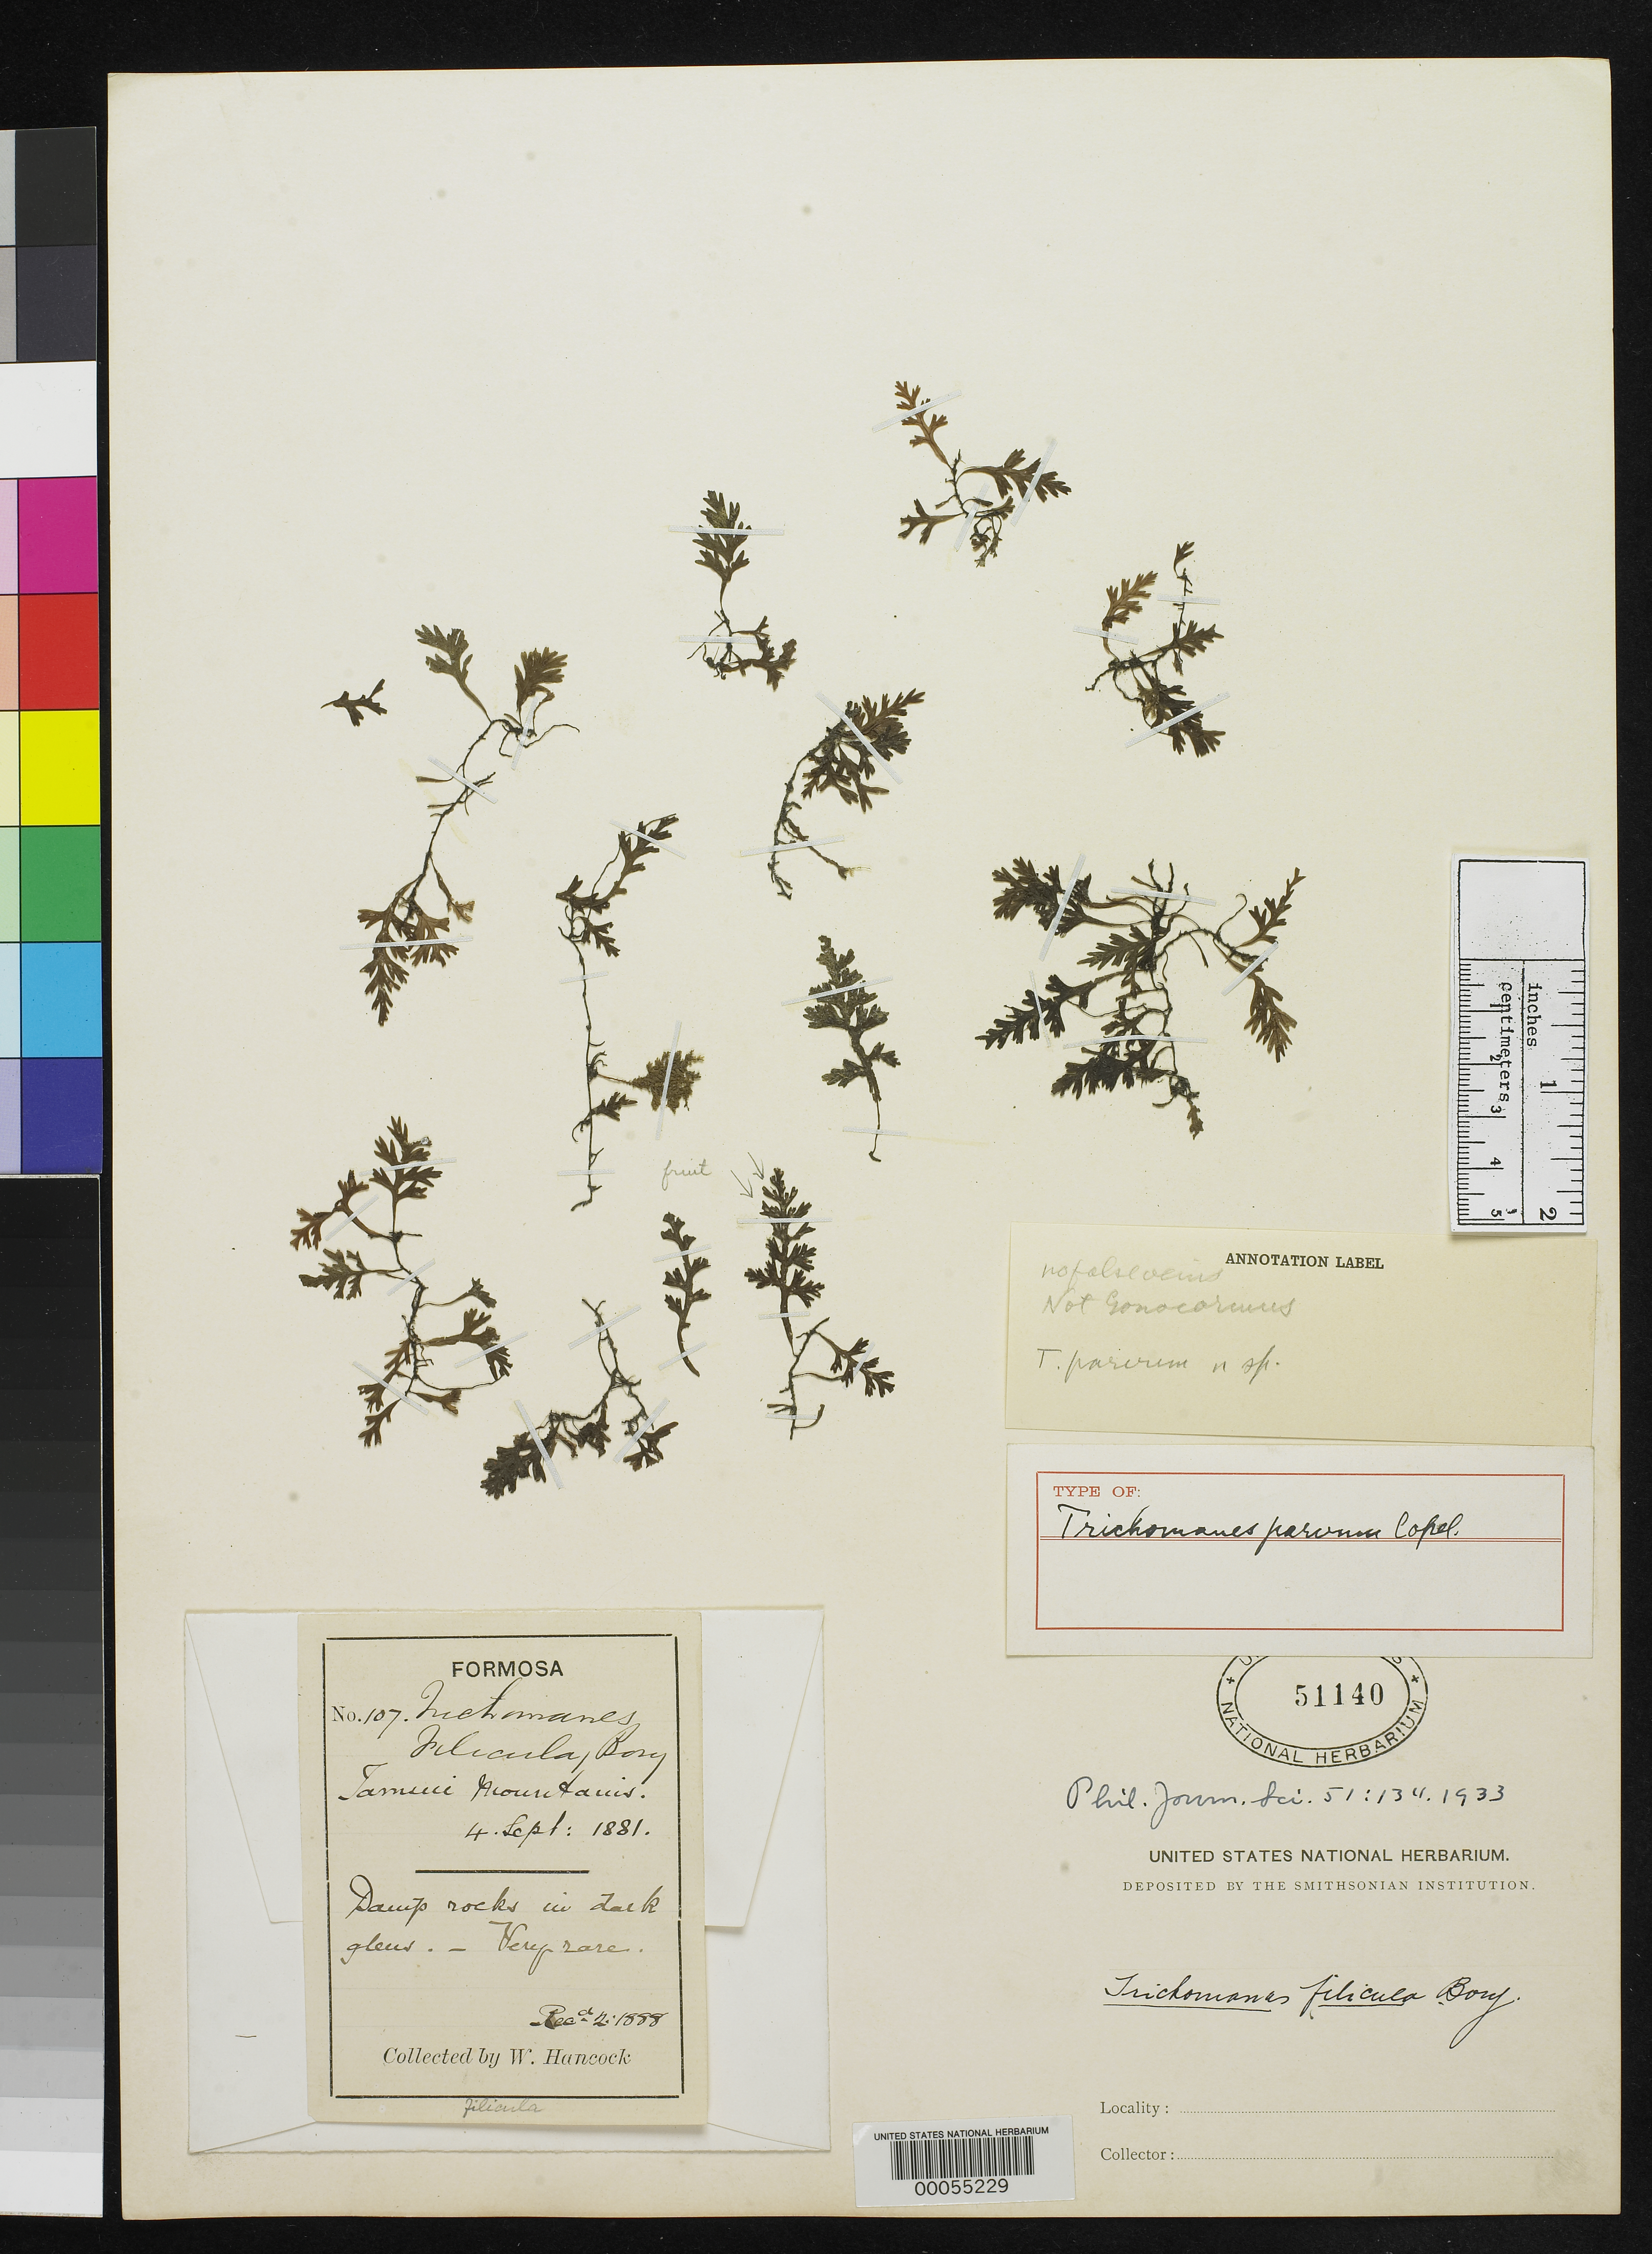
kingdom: Plantae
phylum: Tracheophyta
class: Polypodiopsida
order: Hymenophyllales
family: Hymenophyllaceae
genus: Trichomanes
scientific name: Trichomanes parvum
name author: Copel.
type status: Holotype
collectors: W. Hancock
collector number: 107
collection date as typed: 04 Sep 1881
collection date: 1881-09-04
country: Taiwan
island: Taiwan [Formosa]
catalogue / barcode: US 51140